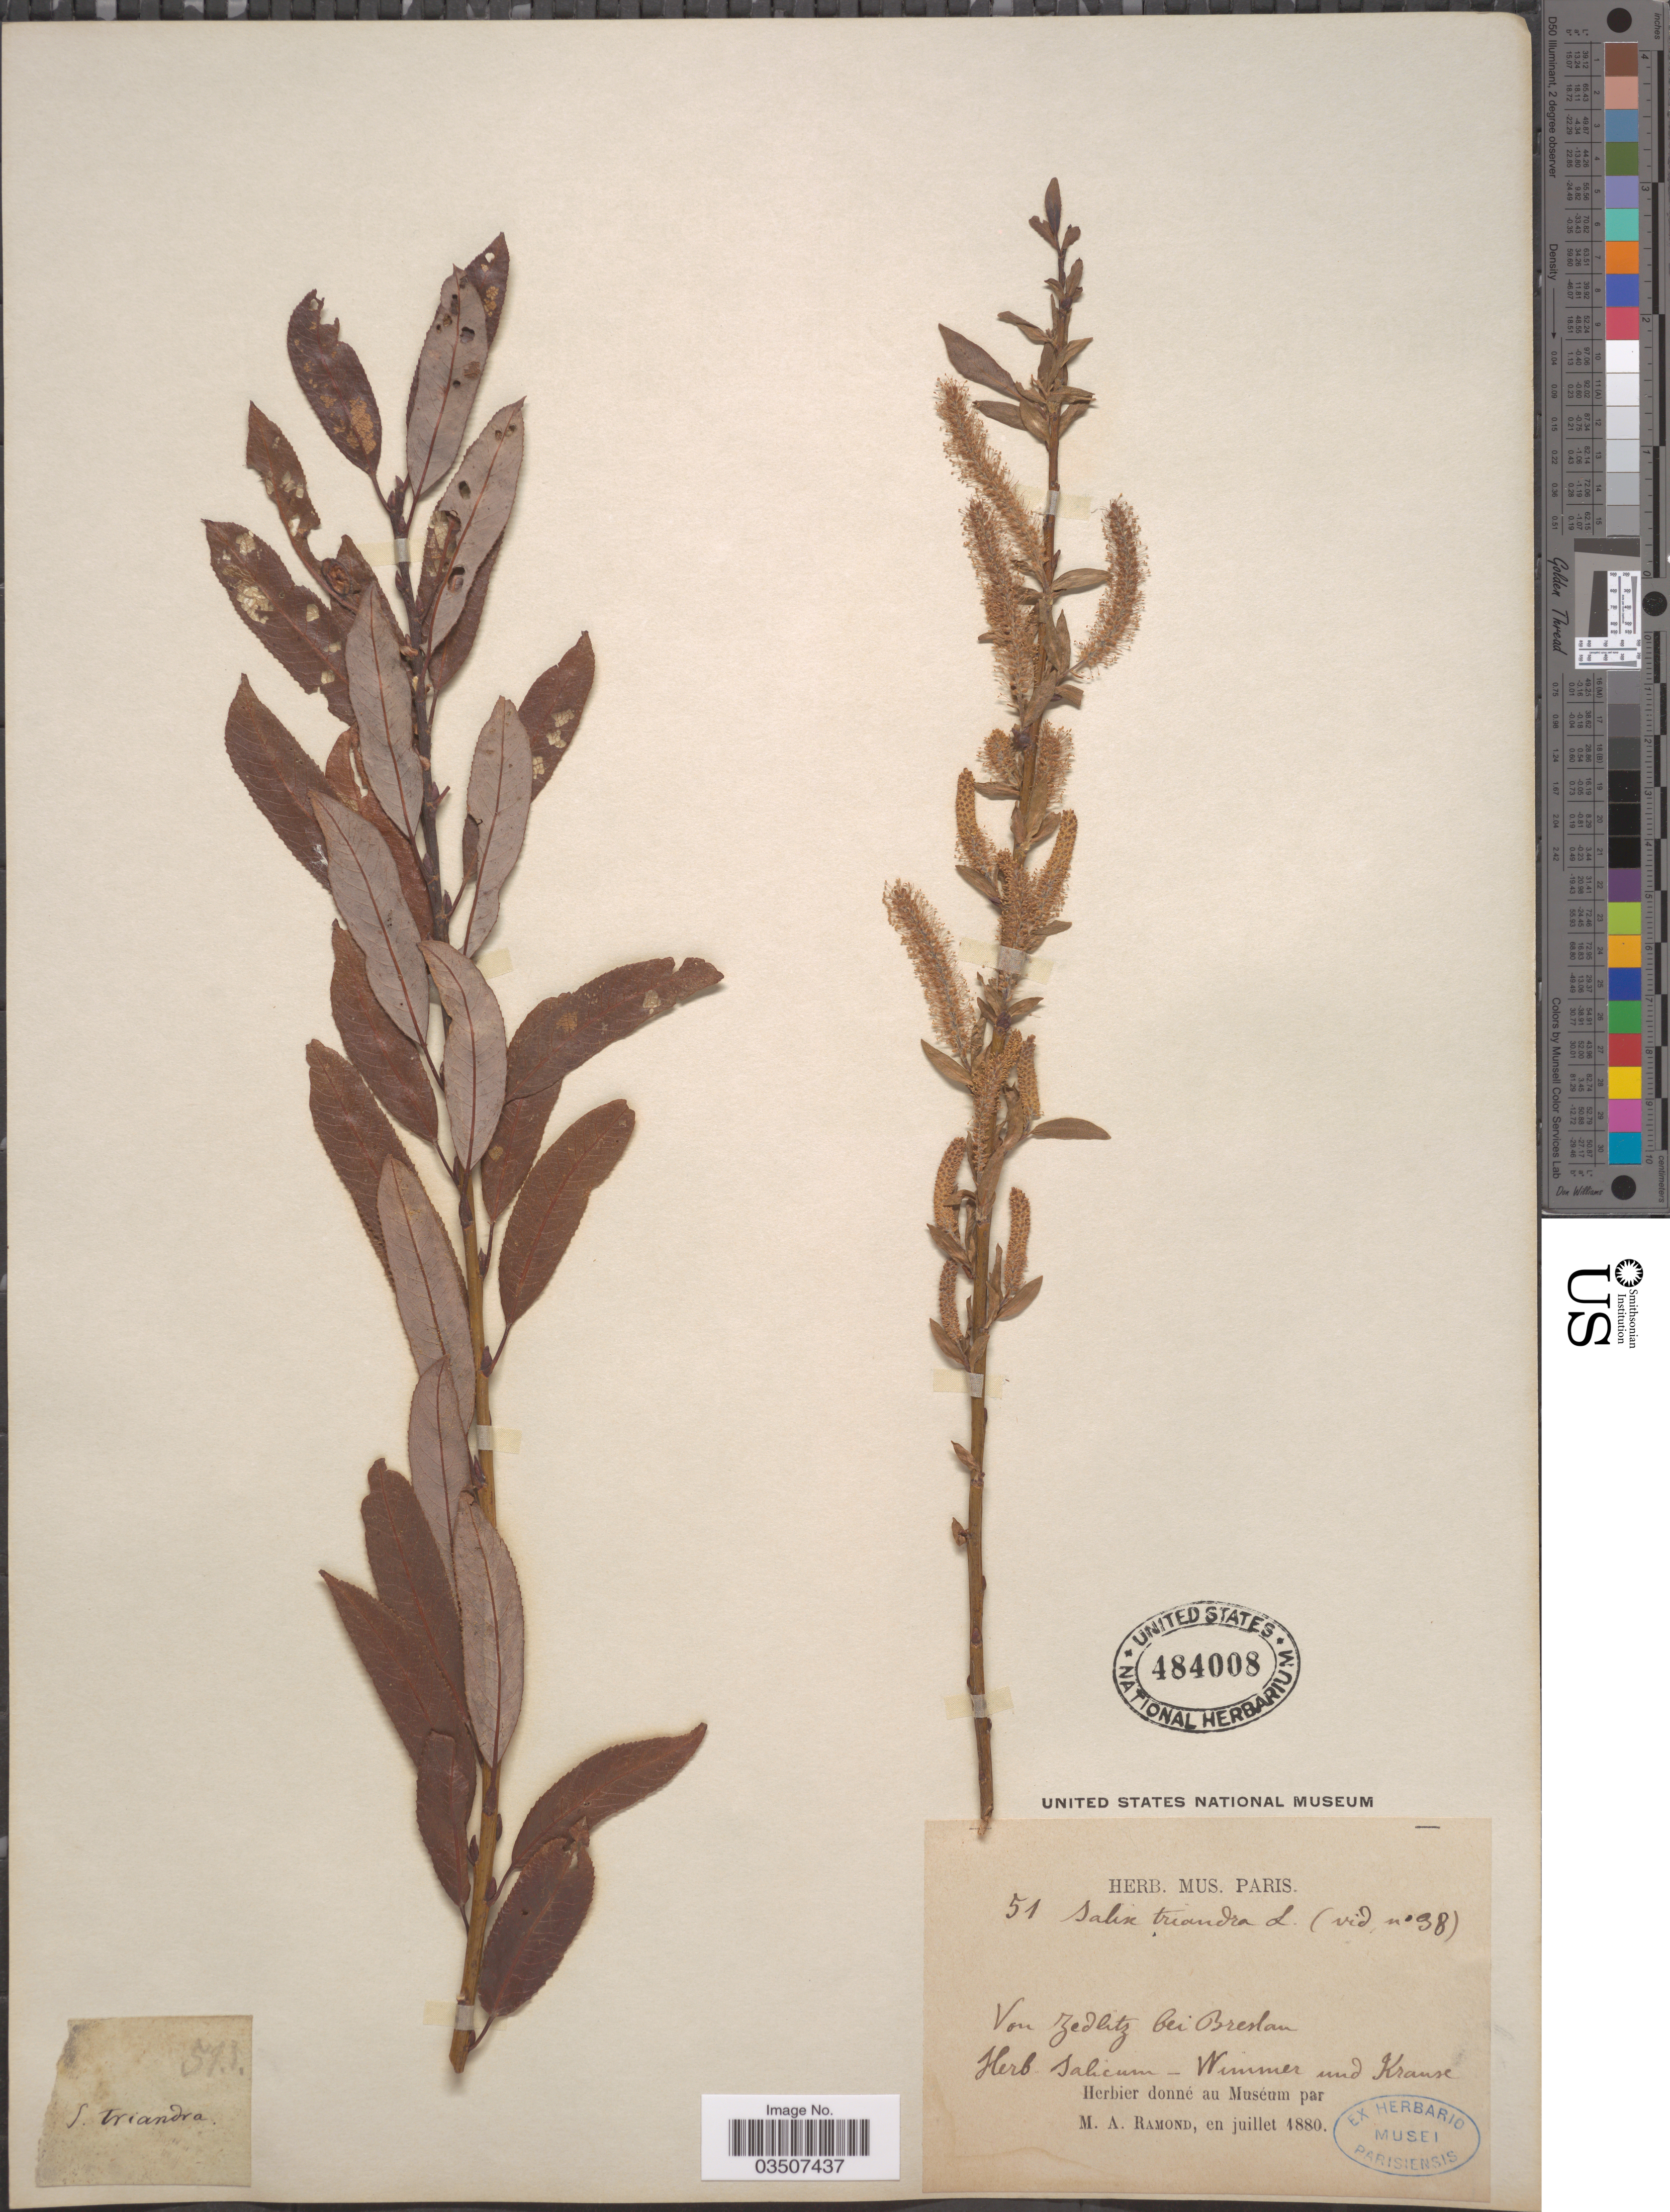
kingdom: Plantae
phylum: Tracheophyta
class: Magnoliopsida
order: Malpighiales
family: Salicaceae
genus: Salix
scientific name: Salix triandra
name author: L.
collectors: Wimmer & -- Krause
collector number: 51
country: Poland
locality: Von Zedlitz bei Breslau.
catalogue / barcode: US 484008